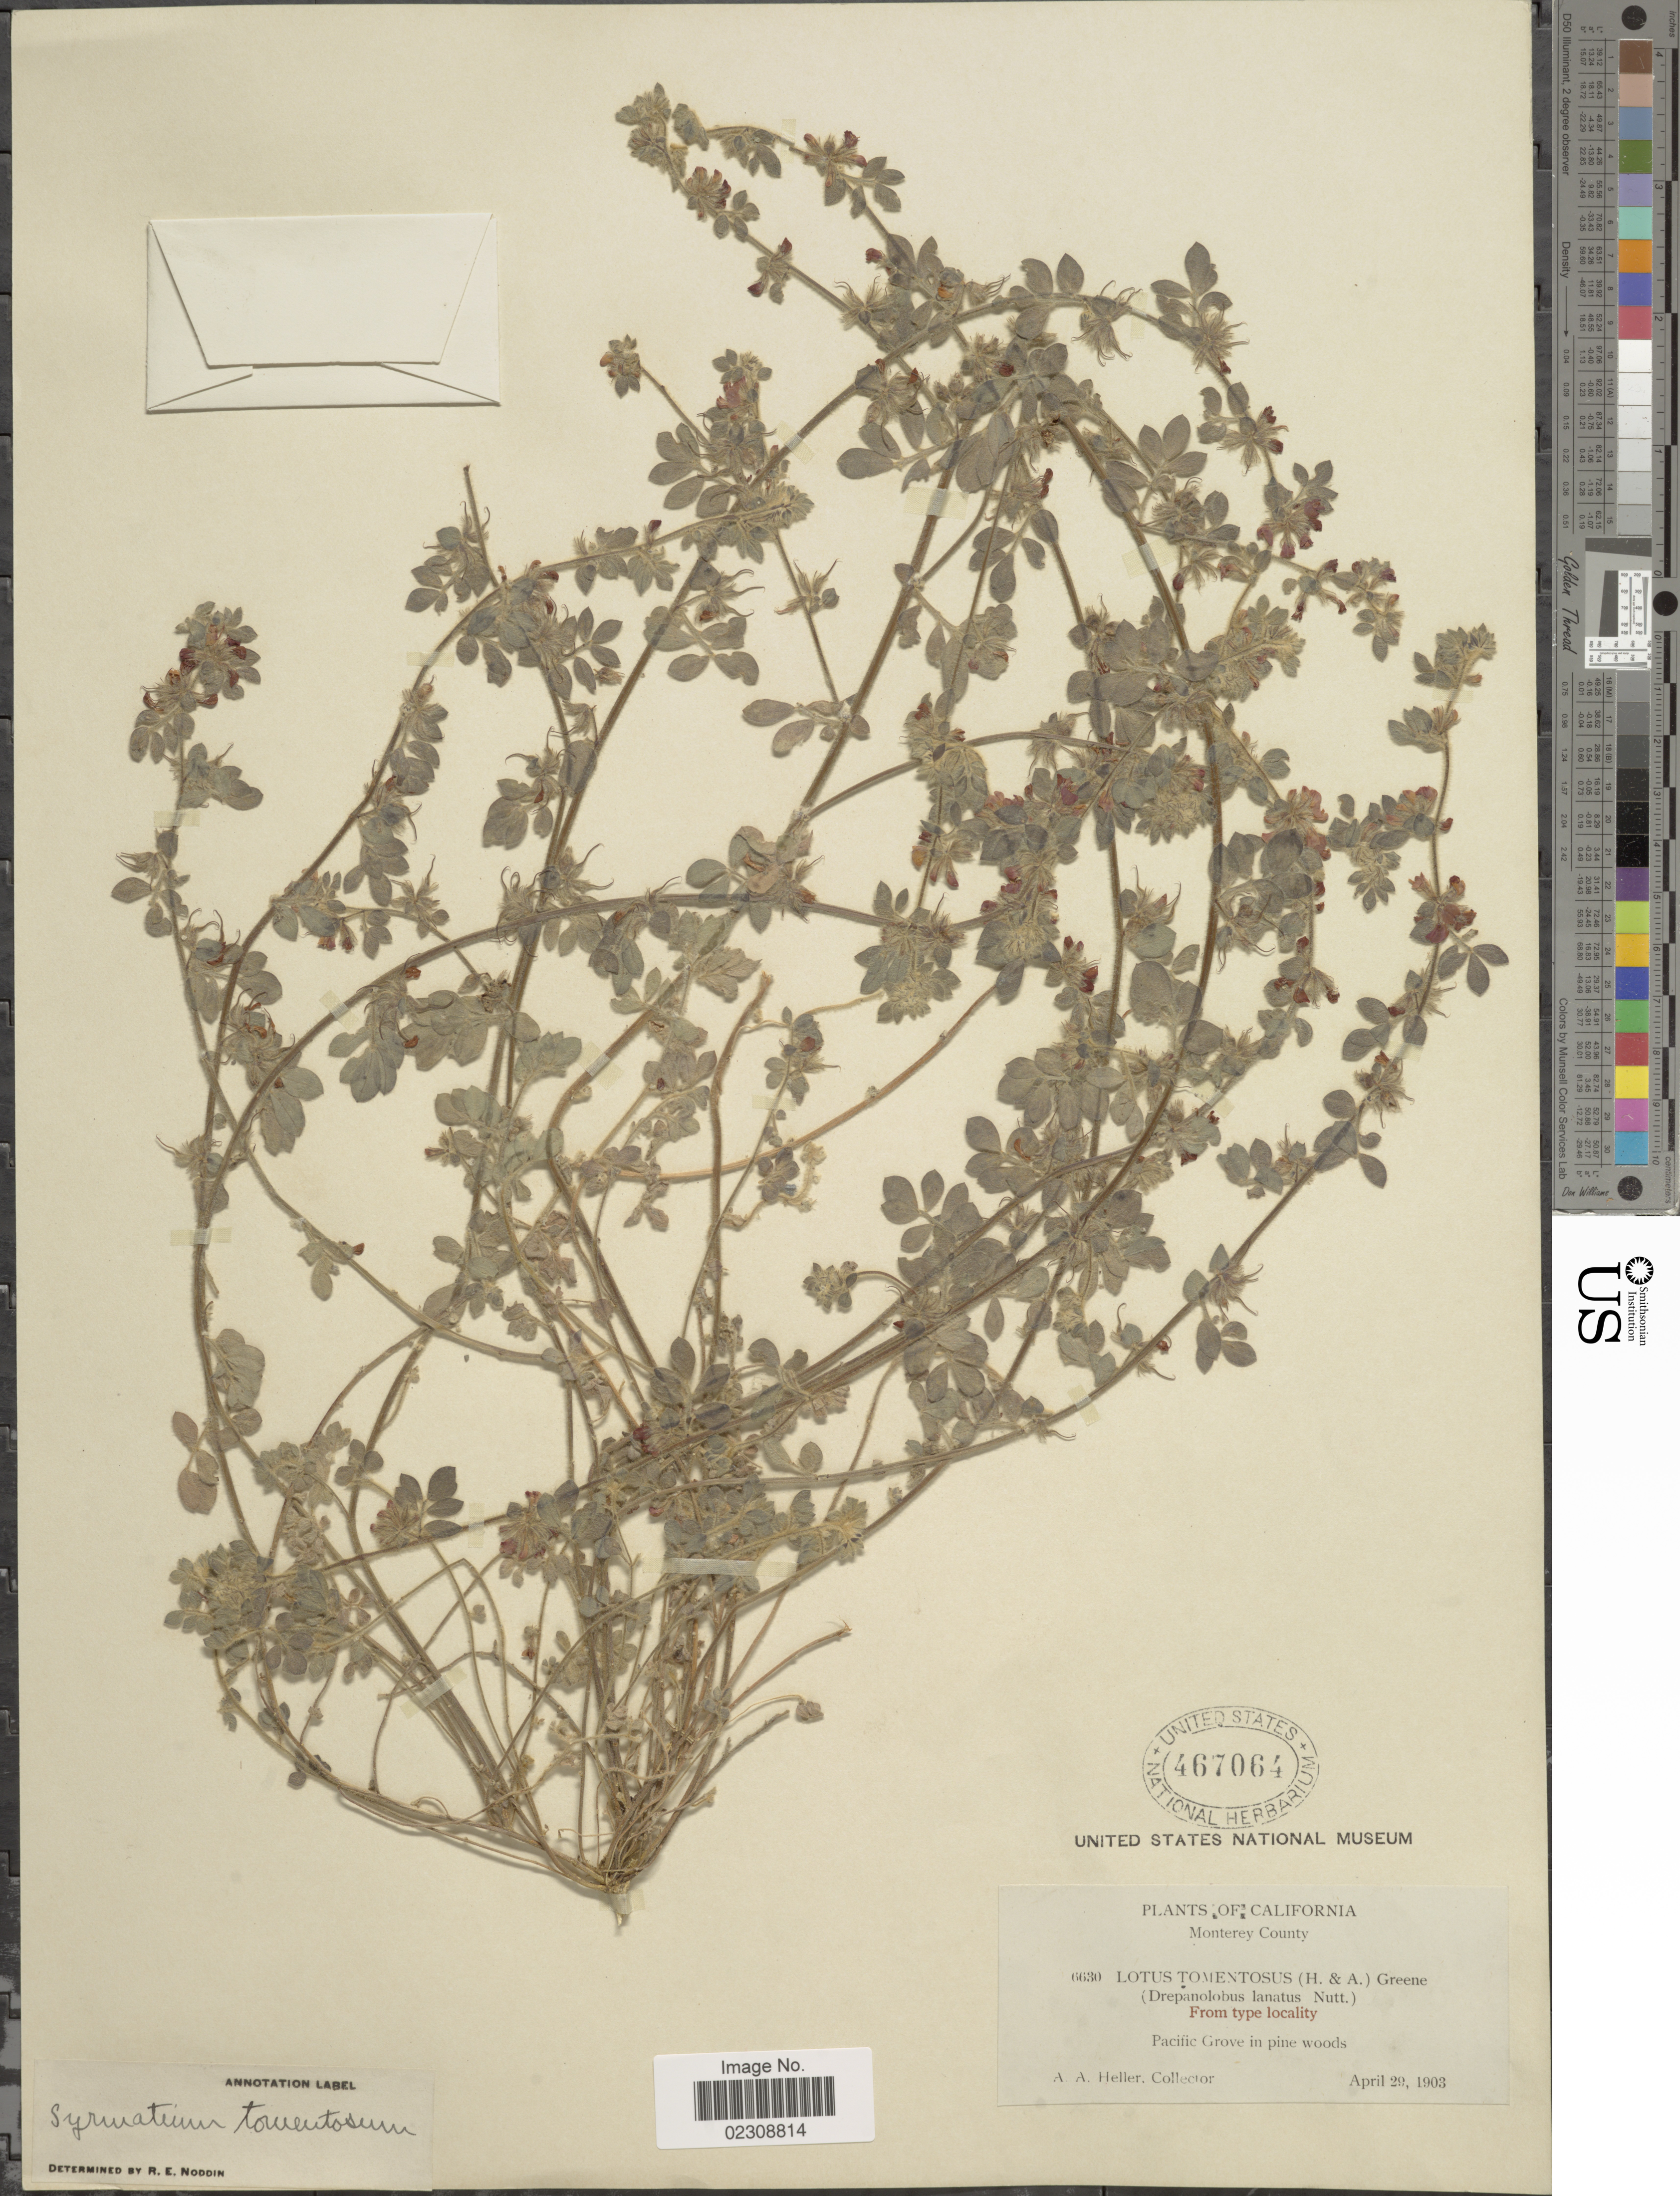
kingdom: Plantae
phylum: Tracheophyta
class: Magnoliopsida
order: Fabales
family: Fabaceae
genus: Syrmatium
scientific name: Syrmatium tomentosum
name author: (Hook. & Arn.) Vogel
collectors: A. A. Heller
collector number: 6630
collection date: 1903-04-29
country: United States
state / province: California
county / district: Monterey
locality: Monterey County. Pacific Grove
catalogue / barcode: US 467064